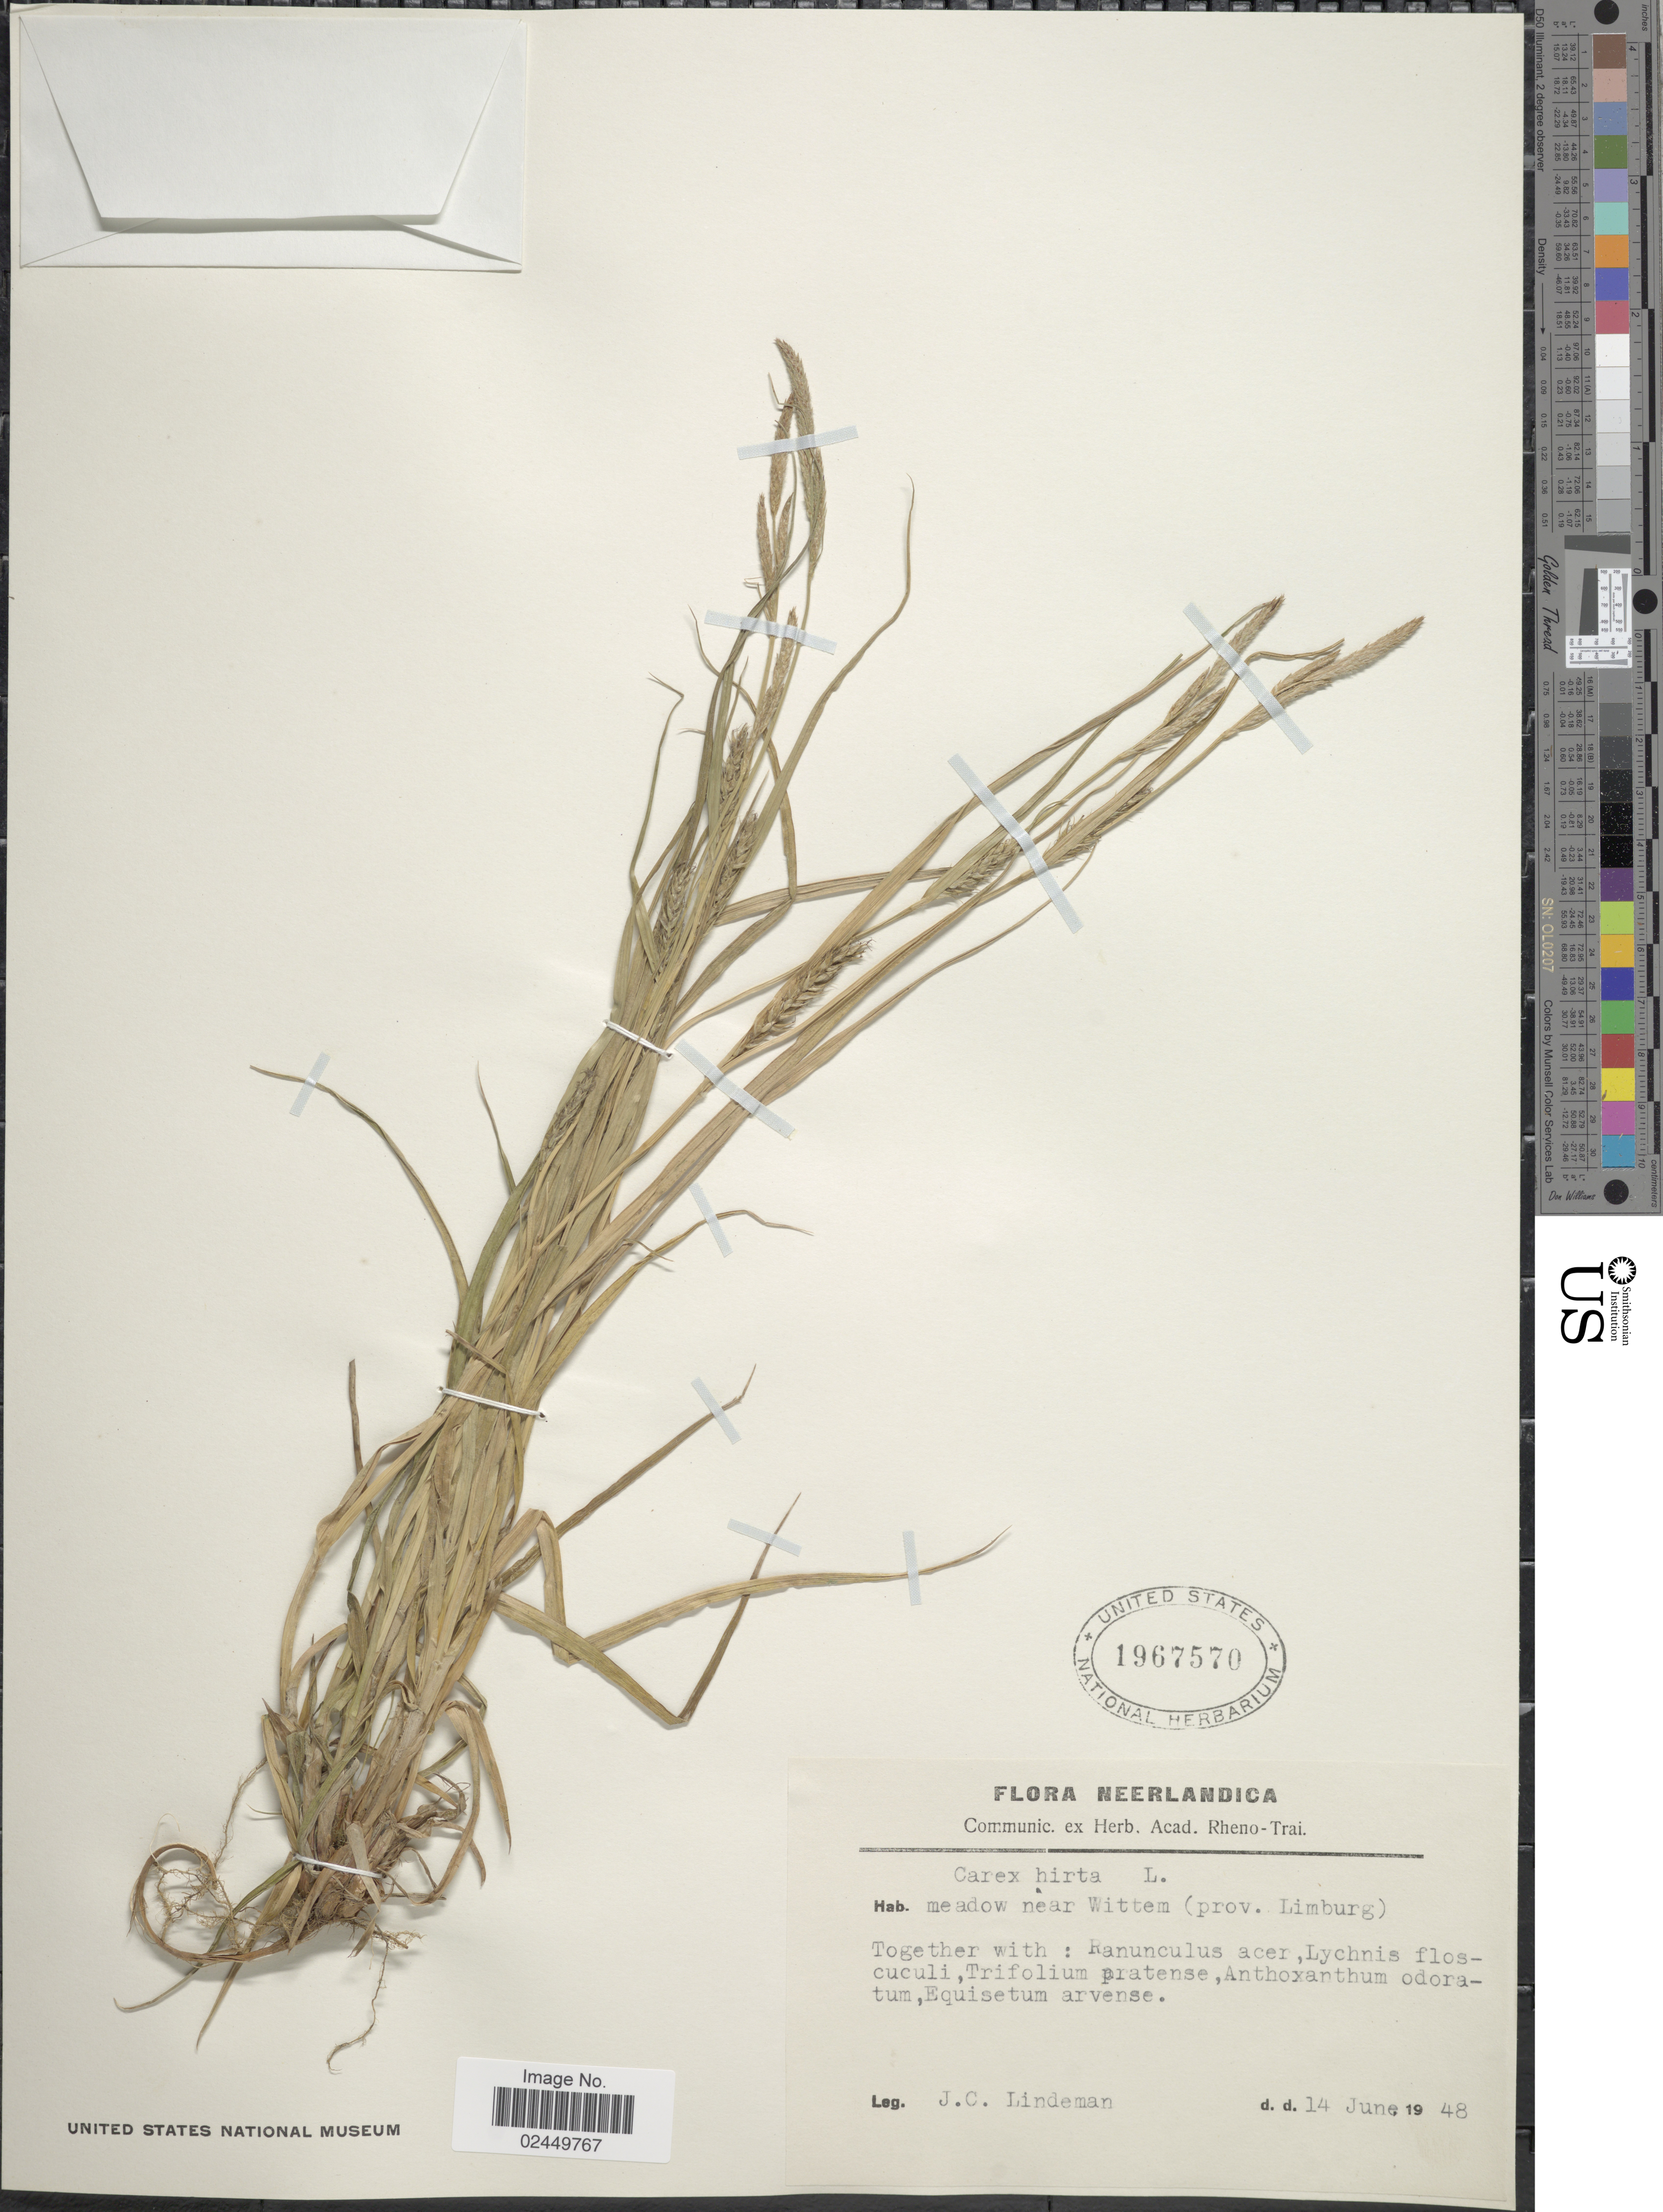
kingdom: Plantae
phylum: Tracheophyta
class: Liliopsida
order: Poales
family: Cyperaceae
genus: Carex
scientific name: Carex hirta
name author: L.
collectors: J. C. Lindeman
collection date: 1948-06-14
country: Netherlands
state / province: Limburg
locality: Neerlandica. near Wittem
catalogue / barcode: US 1967570